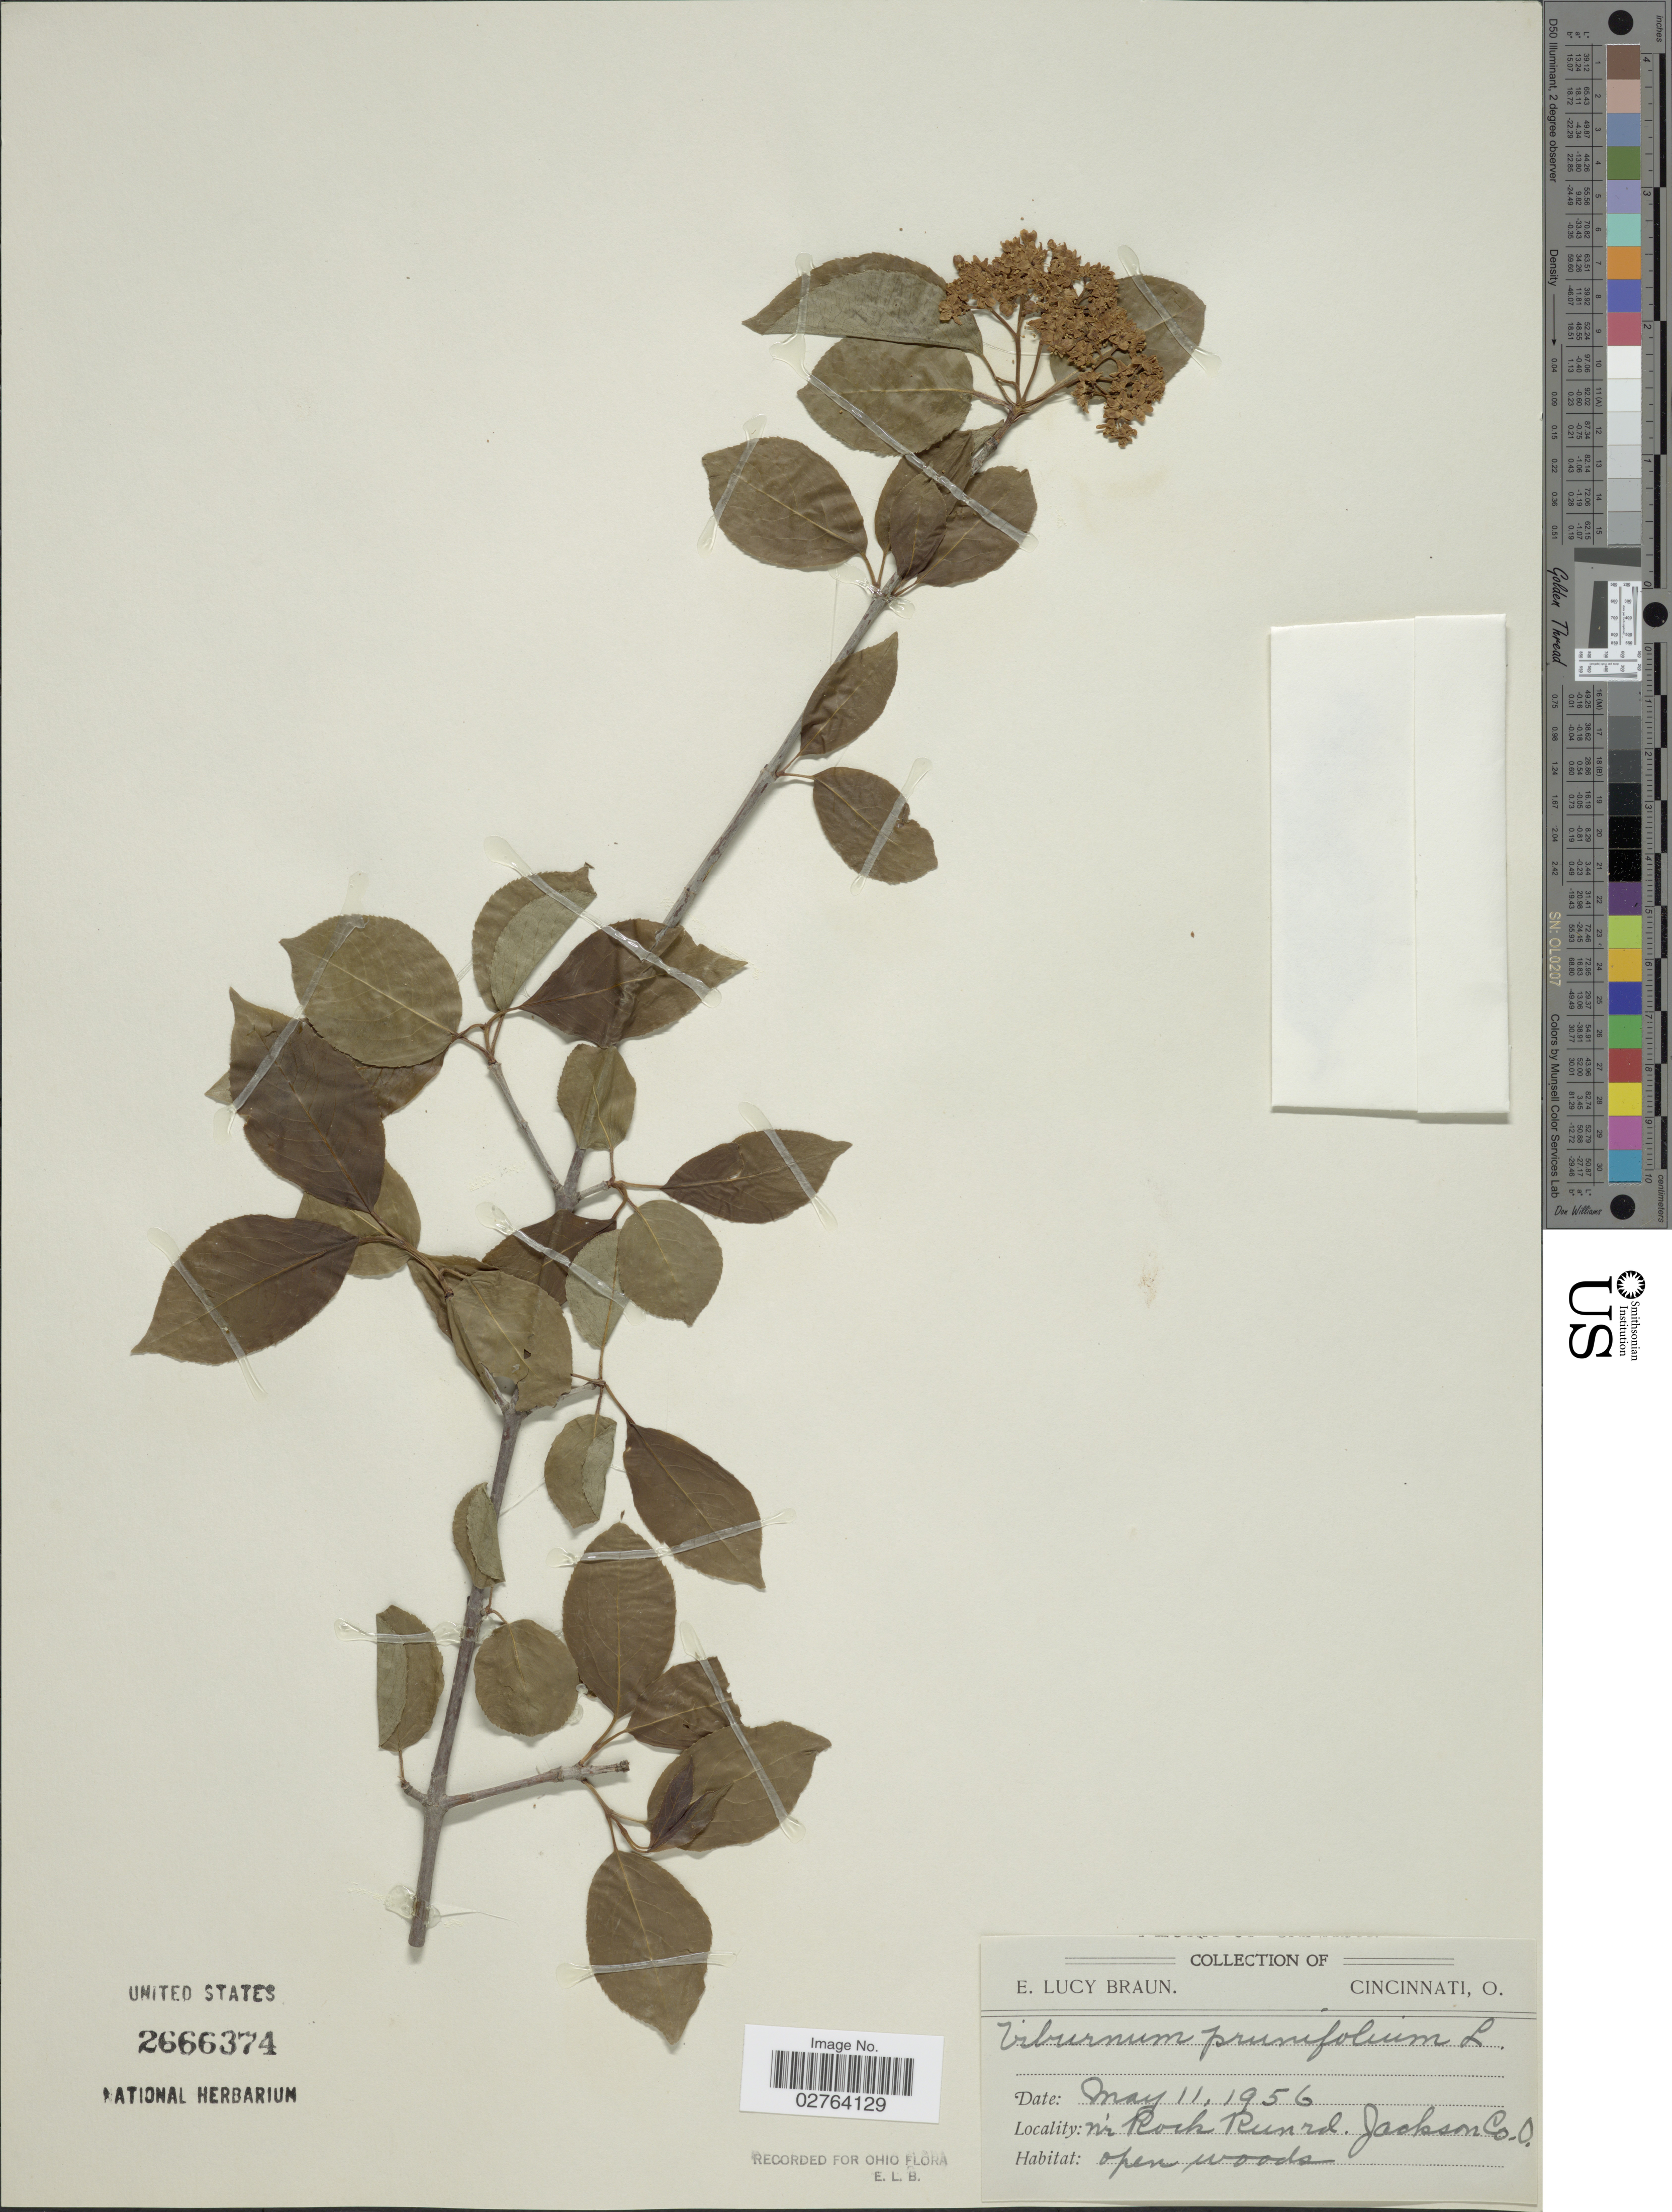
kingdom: Plantae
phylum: Tracheophyta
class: Magnoliopsida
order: Dipsacales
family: Viburnaceae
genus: Viburnum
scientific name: Viburnum prunifolium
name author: L.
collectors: E. L. Braun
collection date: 1956-05-01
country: United States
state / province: Ohio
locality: N'r Rock Run rd. Jackson Co. O.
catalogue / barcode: US 2666374